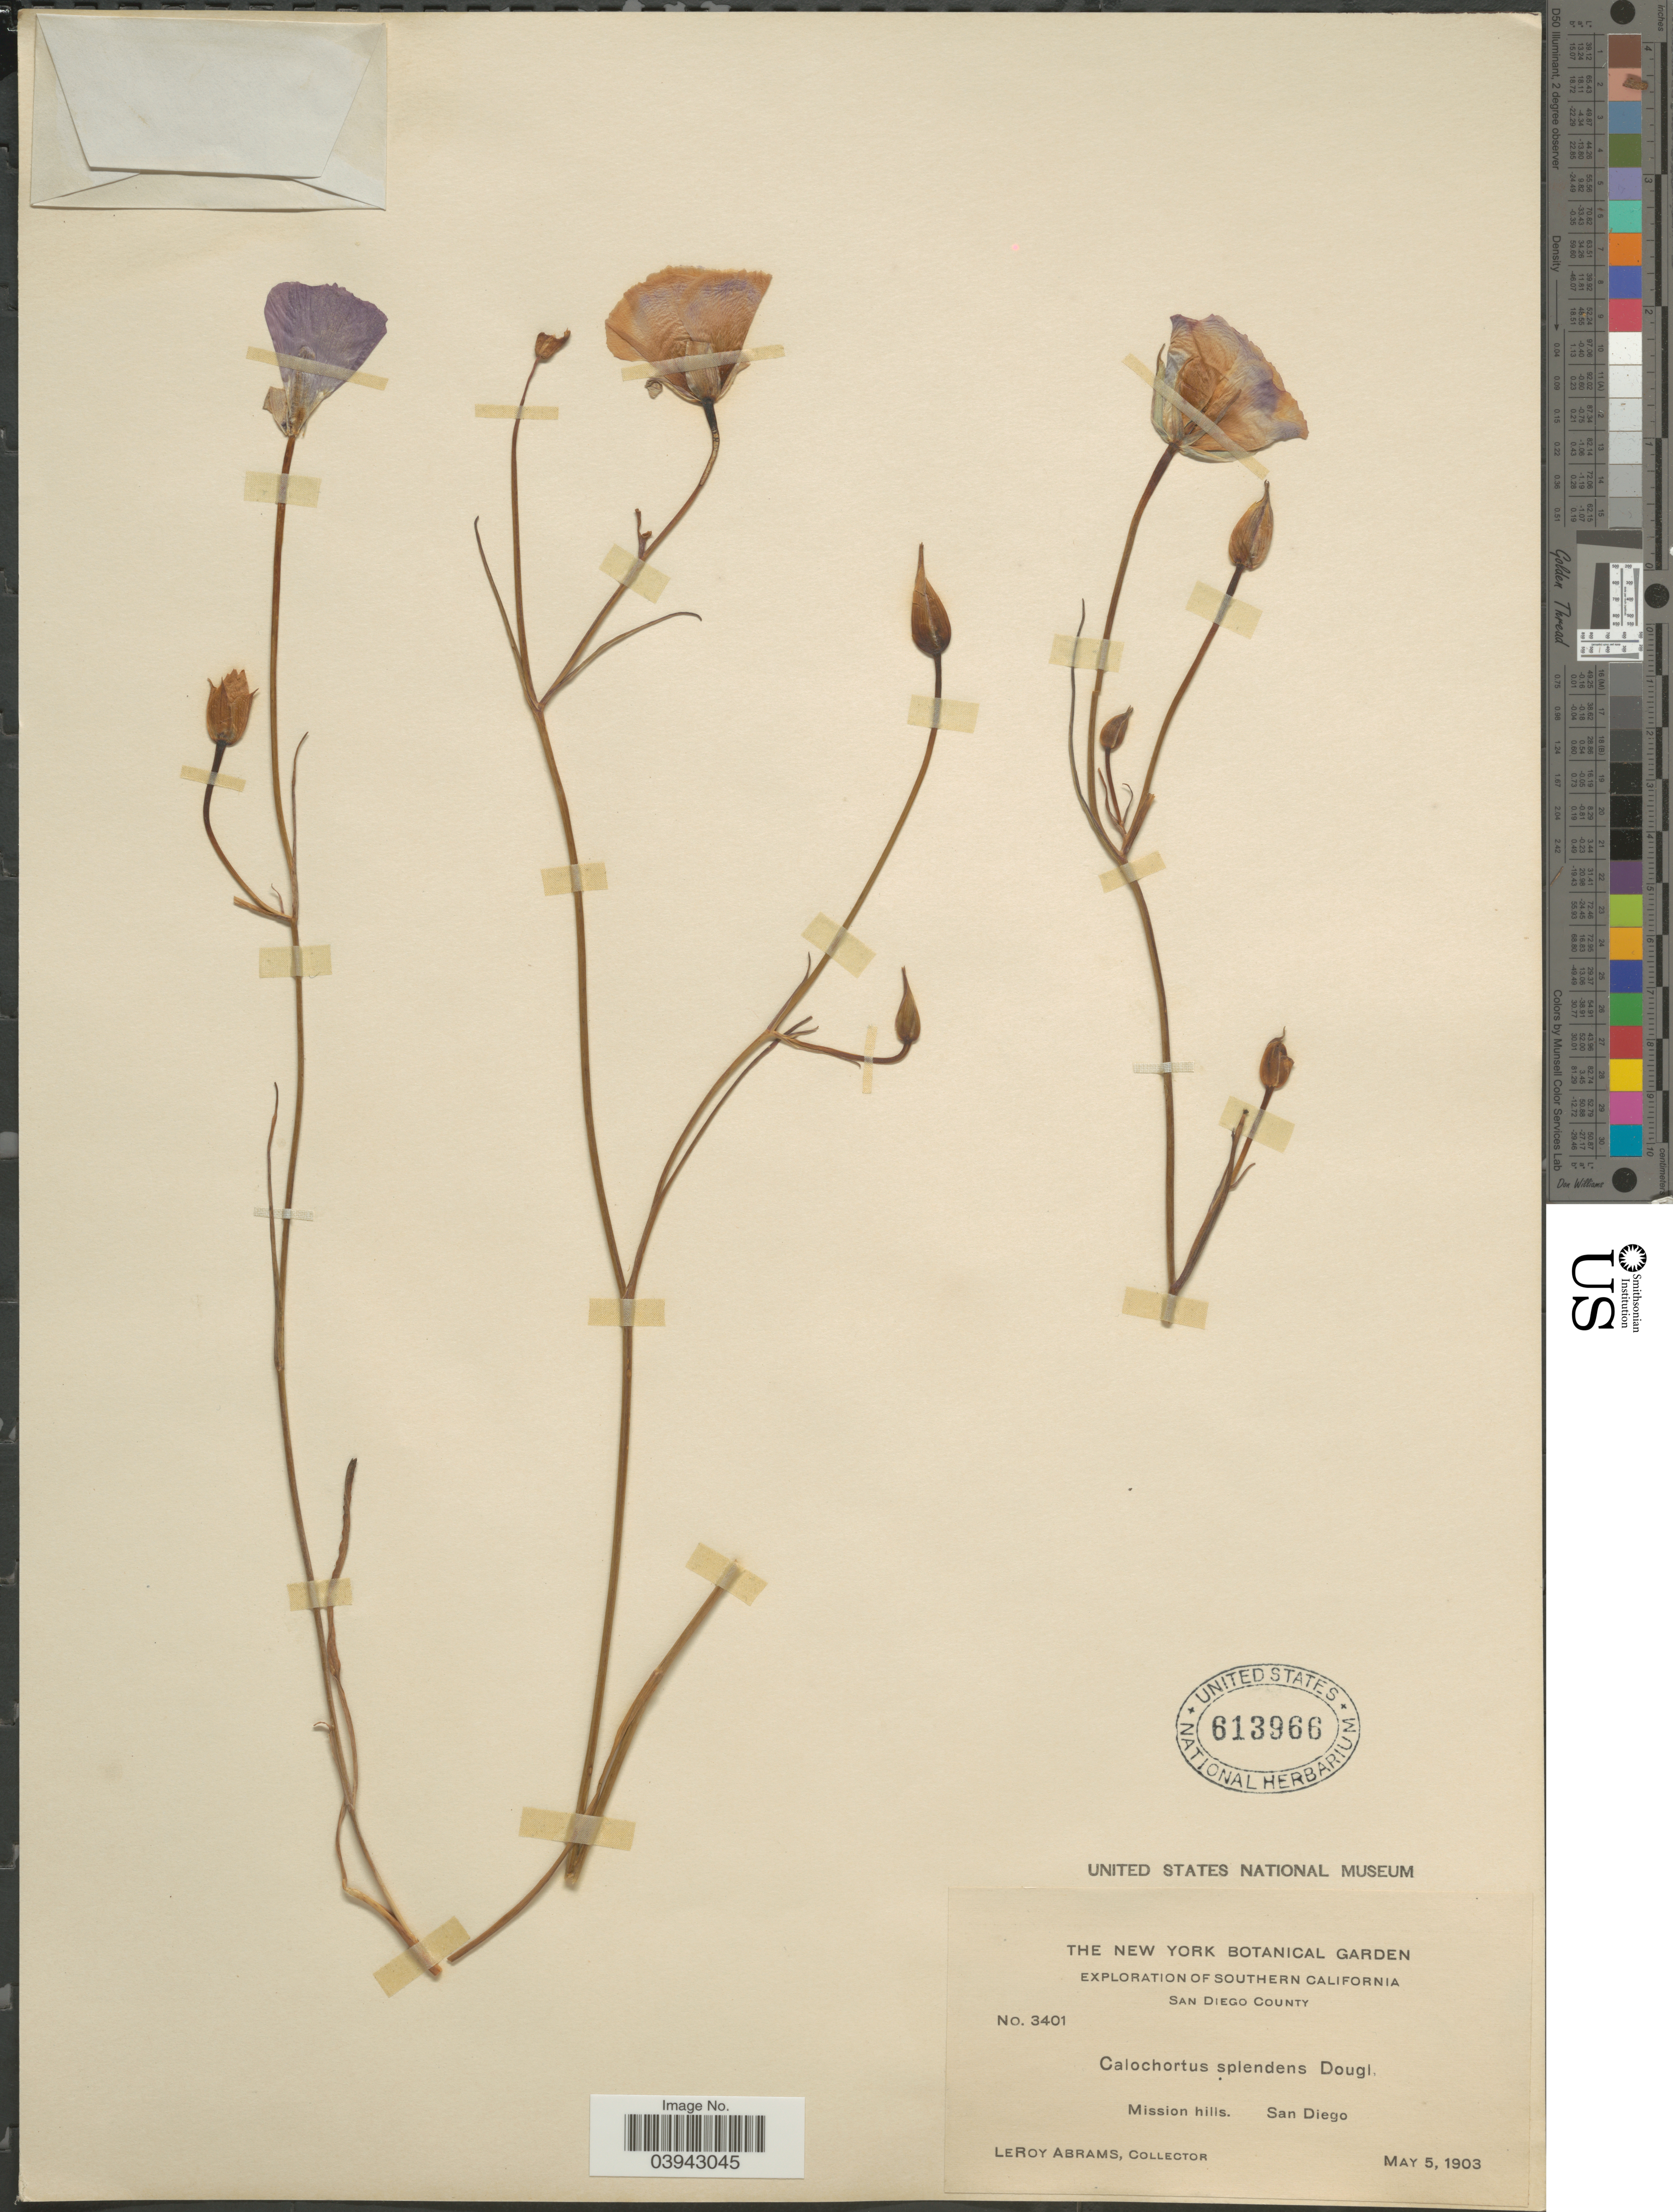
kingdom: Plantae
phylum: Tracheophyta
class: Liliopsida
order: Liliales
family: Liliaceae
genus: Calochortus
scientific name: Calochortus splendens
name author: Douglas ex Benth.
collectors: L. Abrams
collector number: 3401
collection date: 1903-05-05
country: United States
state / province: California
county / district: San Diego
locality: Southern California. San Diego County. Mission hills. San Diego.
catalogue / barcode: US 613966